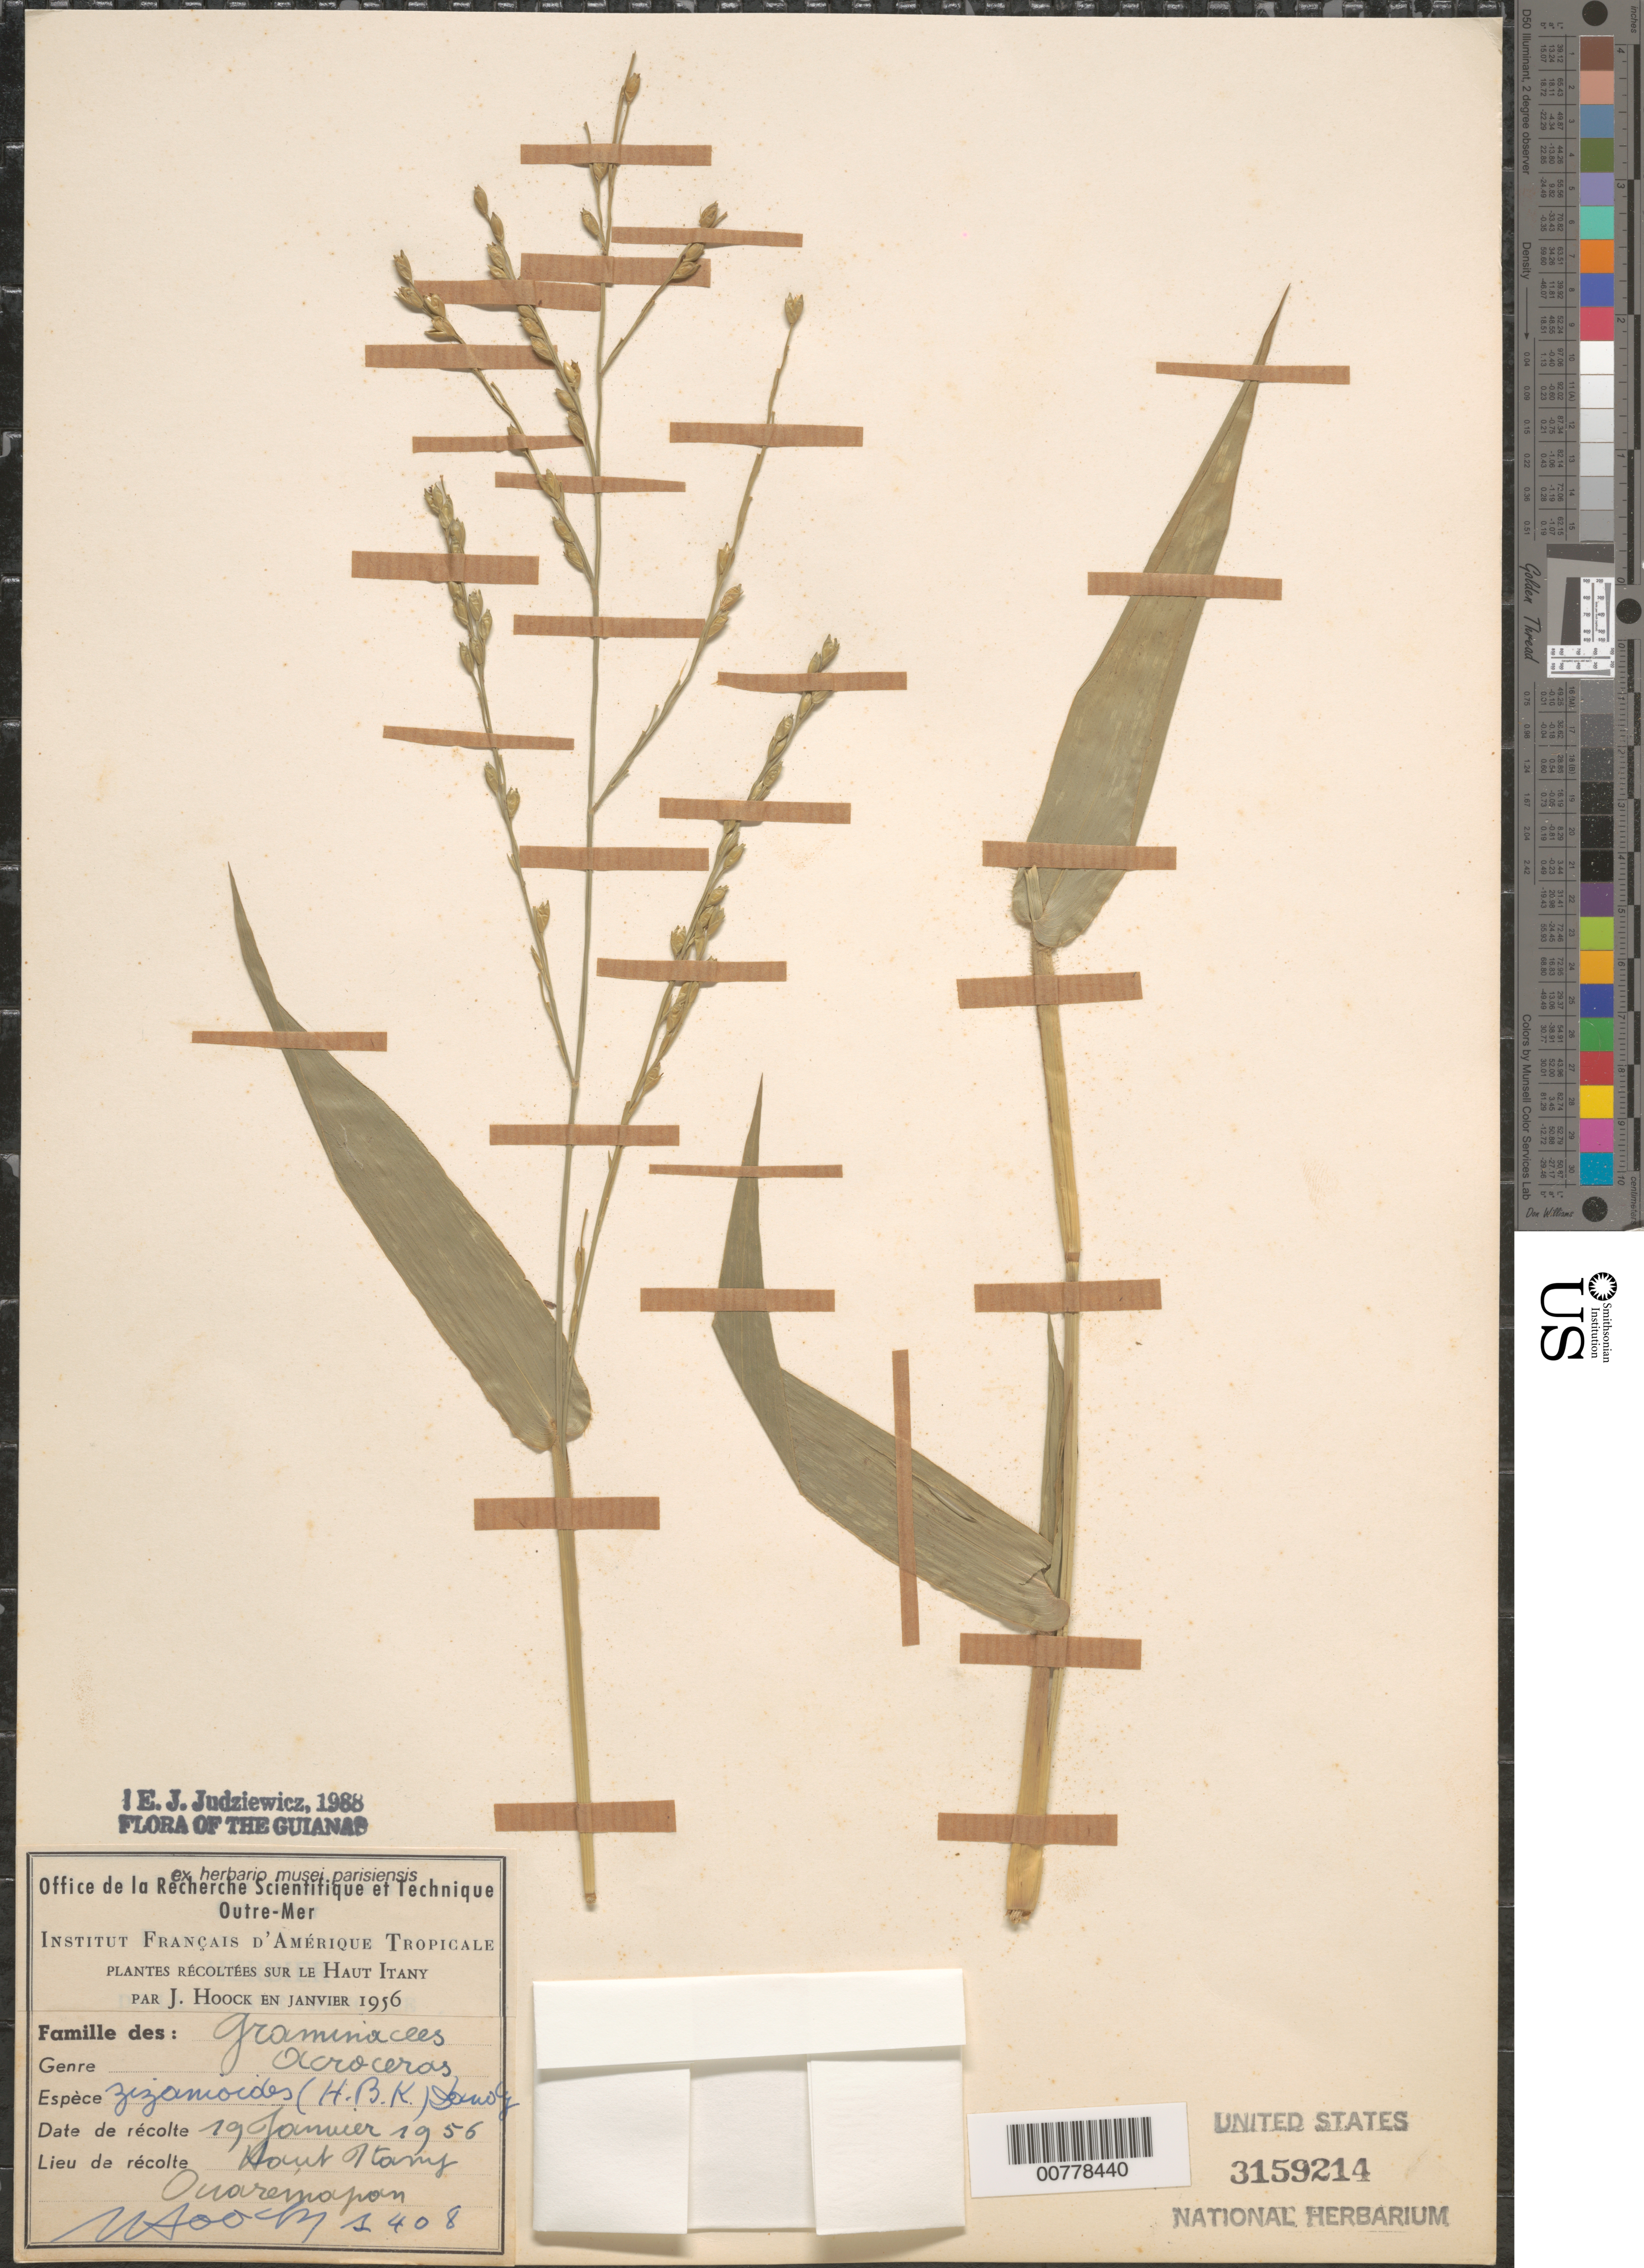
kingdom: Plantae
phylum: Tracheophyta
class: Liliopsida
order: Poales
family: Poaceae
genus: Acroceras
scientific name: Acroceras zizanioides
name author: (Kunth) Dandy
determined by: Judziewicz, E. J.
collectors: J. Hoock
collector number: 1408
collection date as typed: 19-Jan-58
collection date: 1958-01-19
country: French Guiana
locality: Haut Litany, Ouaremapan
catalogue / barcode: US 3159214